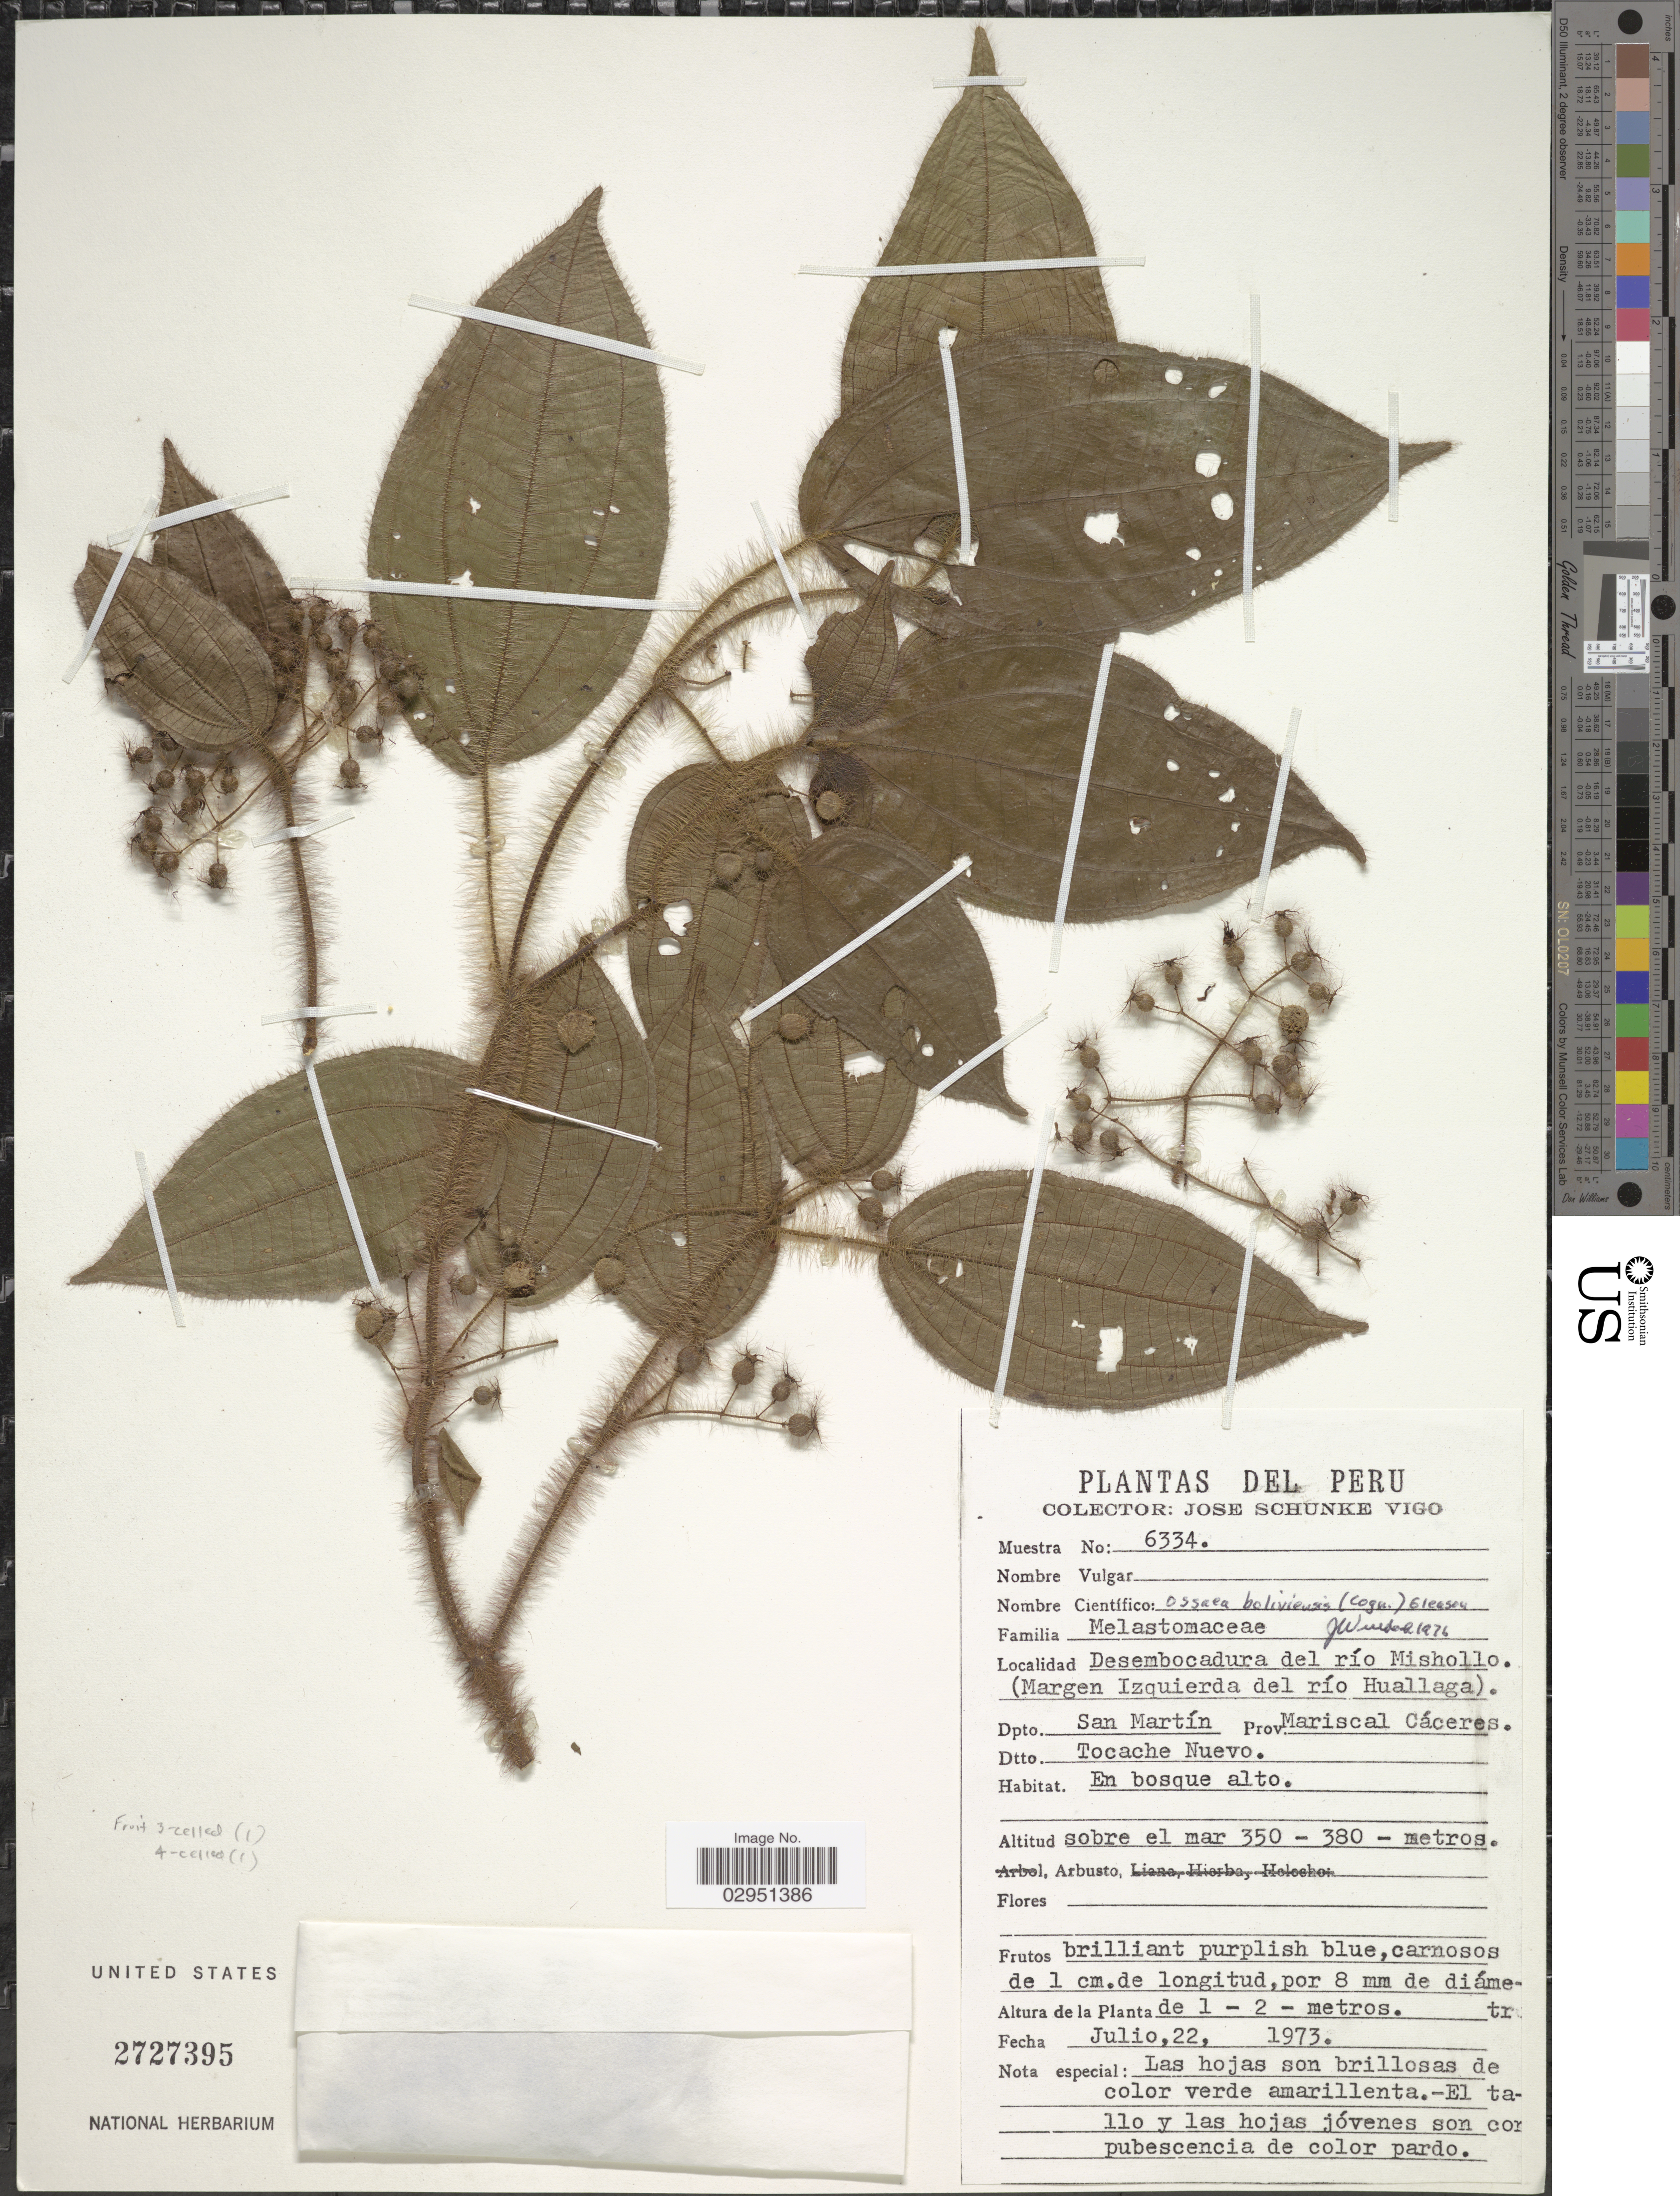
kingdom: Plantae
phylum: Tracheophyta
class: Magnoliopsida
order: Myrtales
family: Melastomataceae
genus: Ossaea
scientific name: Ossaea boliviensis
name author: (Cogn.) Gleason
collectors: J. Schunke Vigo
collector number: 6334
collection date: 1973-07-22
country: Peru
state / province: San Martín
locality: Dpto. San Martín, Prov. Mariscal Cáceres, Dtto. Tocache Nuevo, Desembocadura del río Mishollo (Margen Izquierda del río Huallaga).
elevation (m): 350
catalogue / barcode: US 2727395